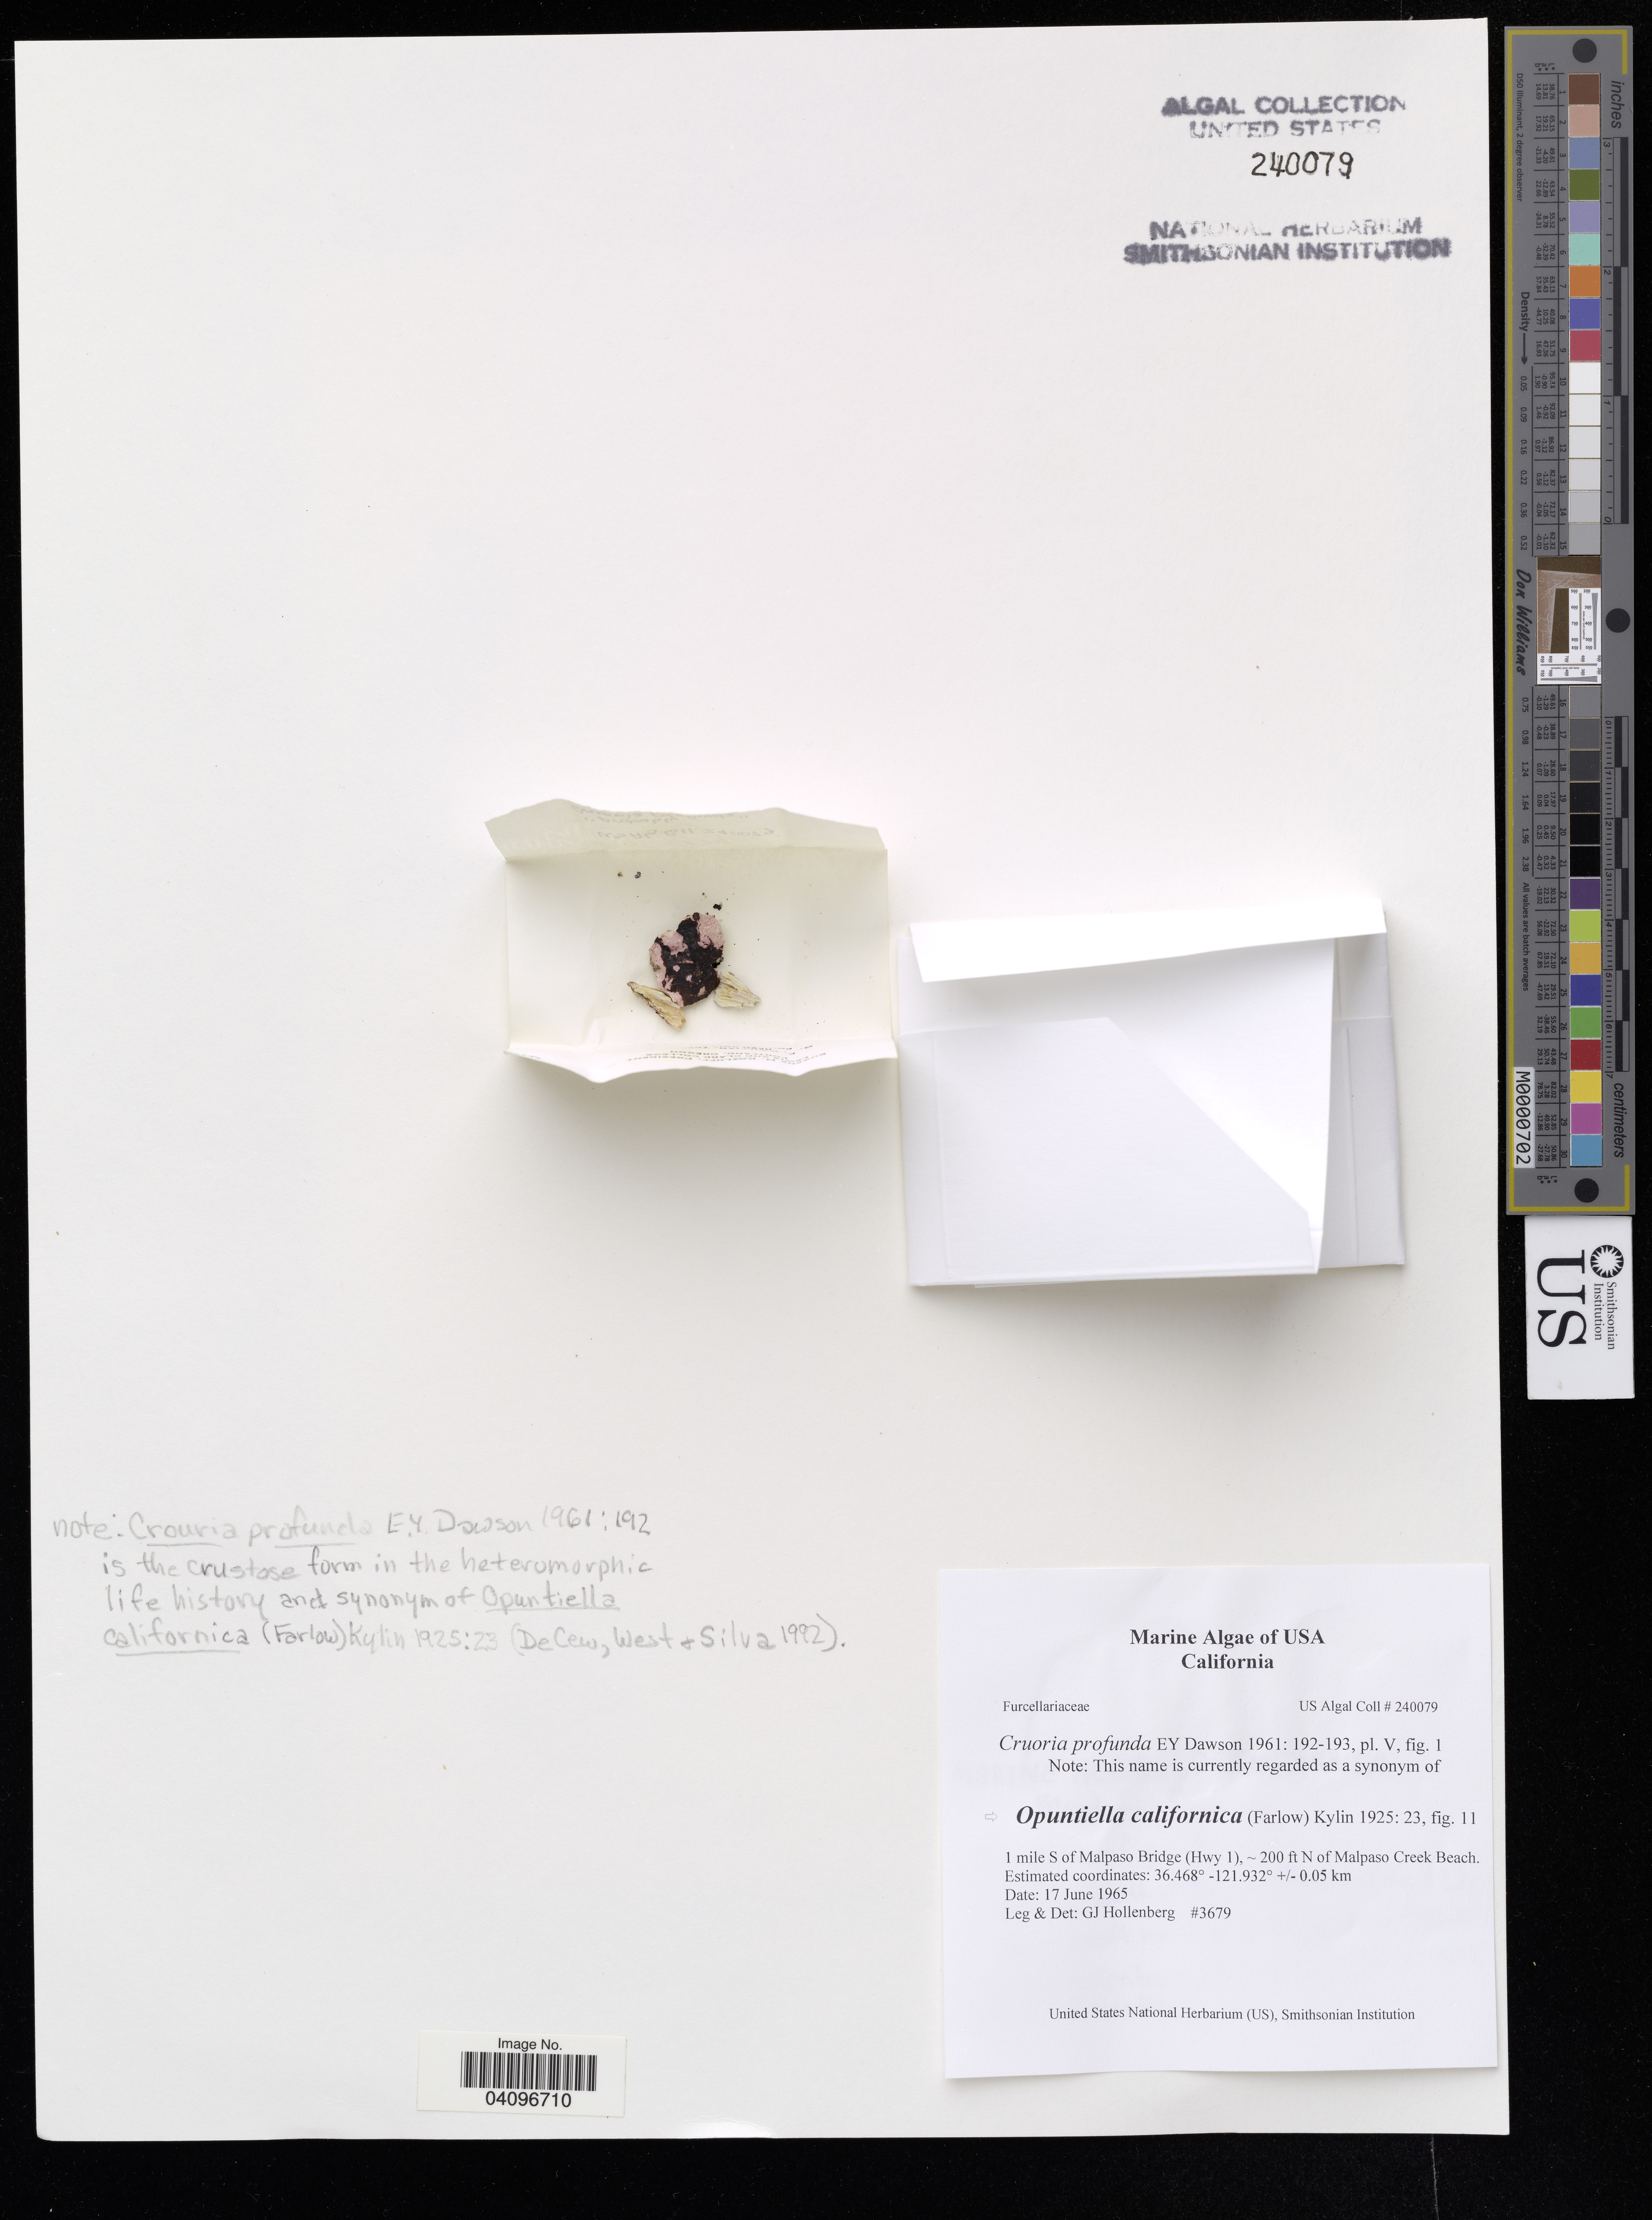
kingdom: Plantae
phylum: Rhodophyta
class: Florideophyceae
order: Gigartinales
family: Cruoriaceae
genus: Cruoria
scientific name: Cruoria profunda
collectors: G. Hollenberg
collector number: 3679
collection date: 1965-06-17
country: United States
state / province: California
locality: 1 mile S of Malpaso Bridge (Hwy 1), ~ 200 ft N of Malpaso Creek Beach. +/- 0.05 km.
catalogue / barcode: US 240079